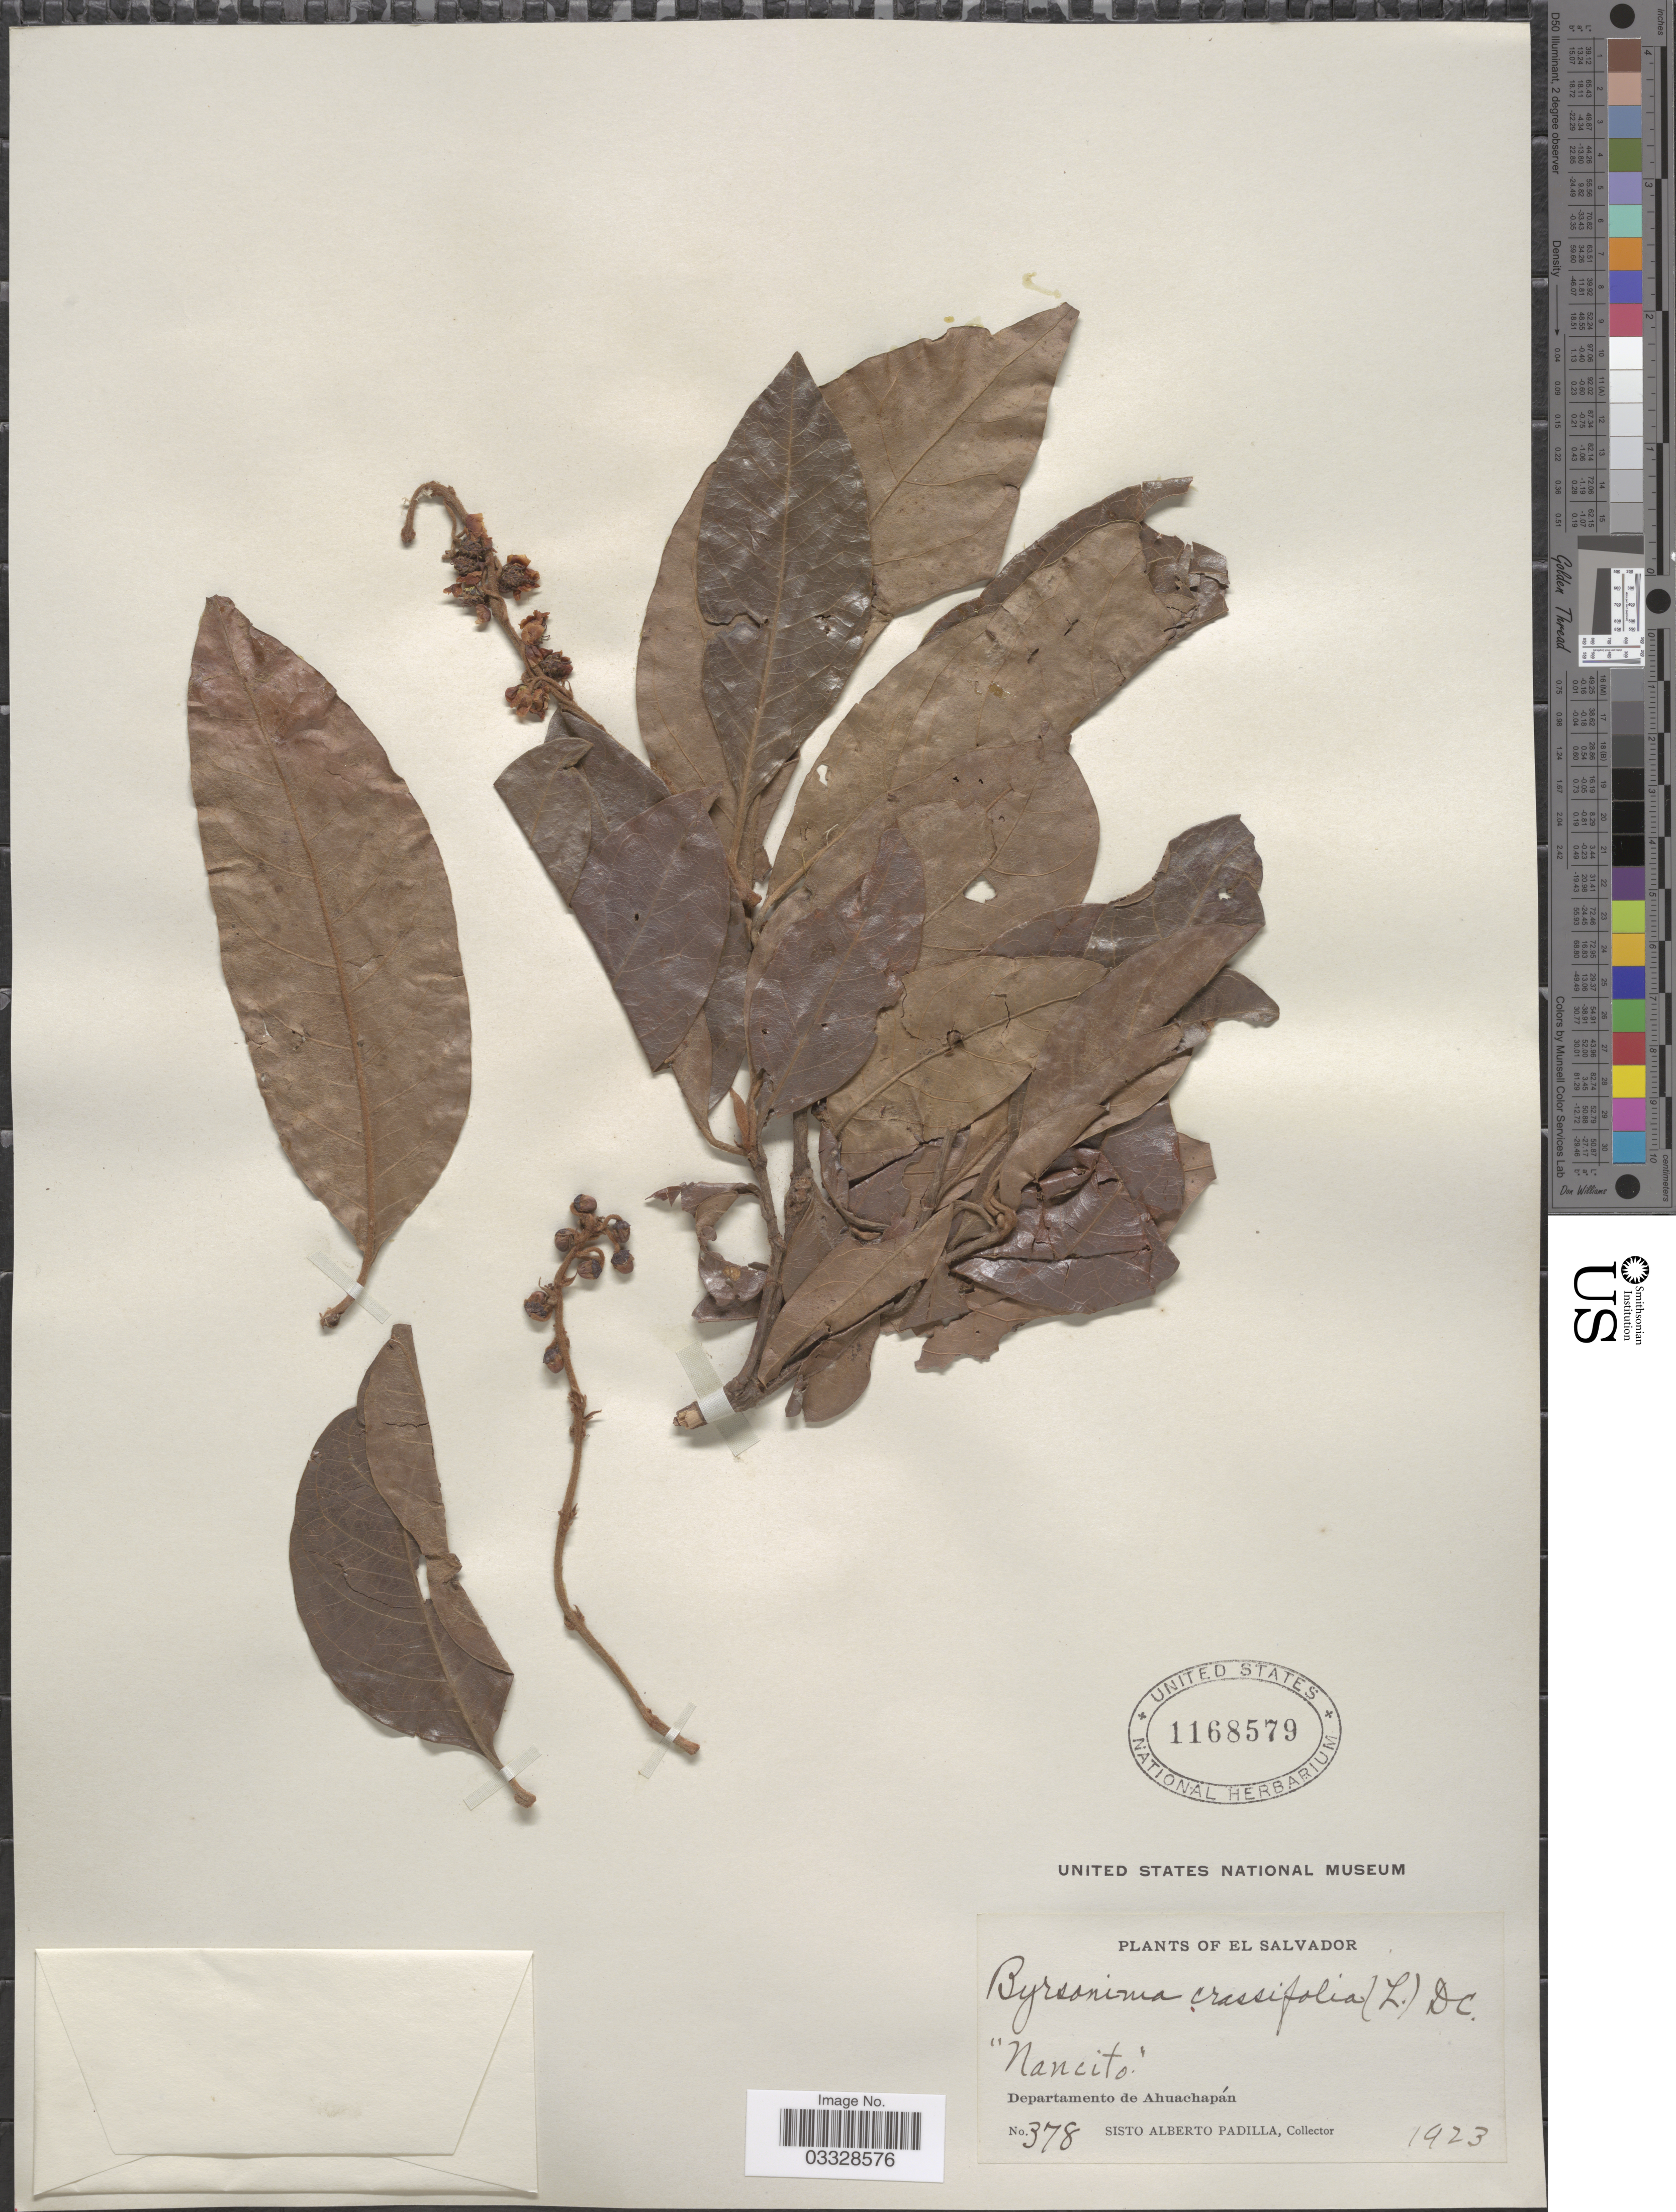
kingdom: Plantae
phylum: Tracheophyta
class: Magnoliopsida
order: Malpighiales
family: Malpighiaceae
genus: Byrsonima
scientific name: Byrsonima crassifolia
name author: (L.) Kunth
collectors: S. A. Padilla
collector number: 378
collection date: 1923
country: El Salvador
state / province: Ahuachapan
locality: Departamento de Ahuachapán.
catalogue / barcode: US 1168579